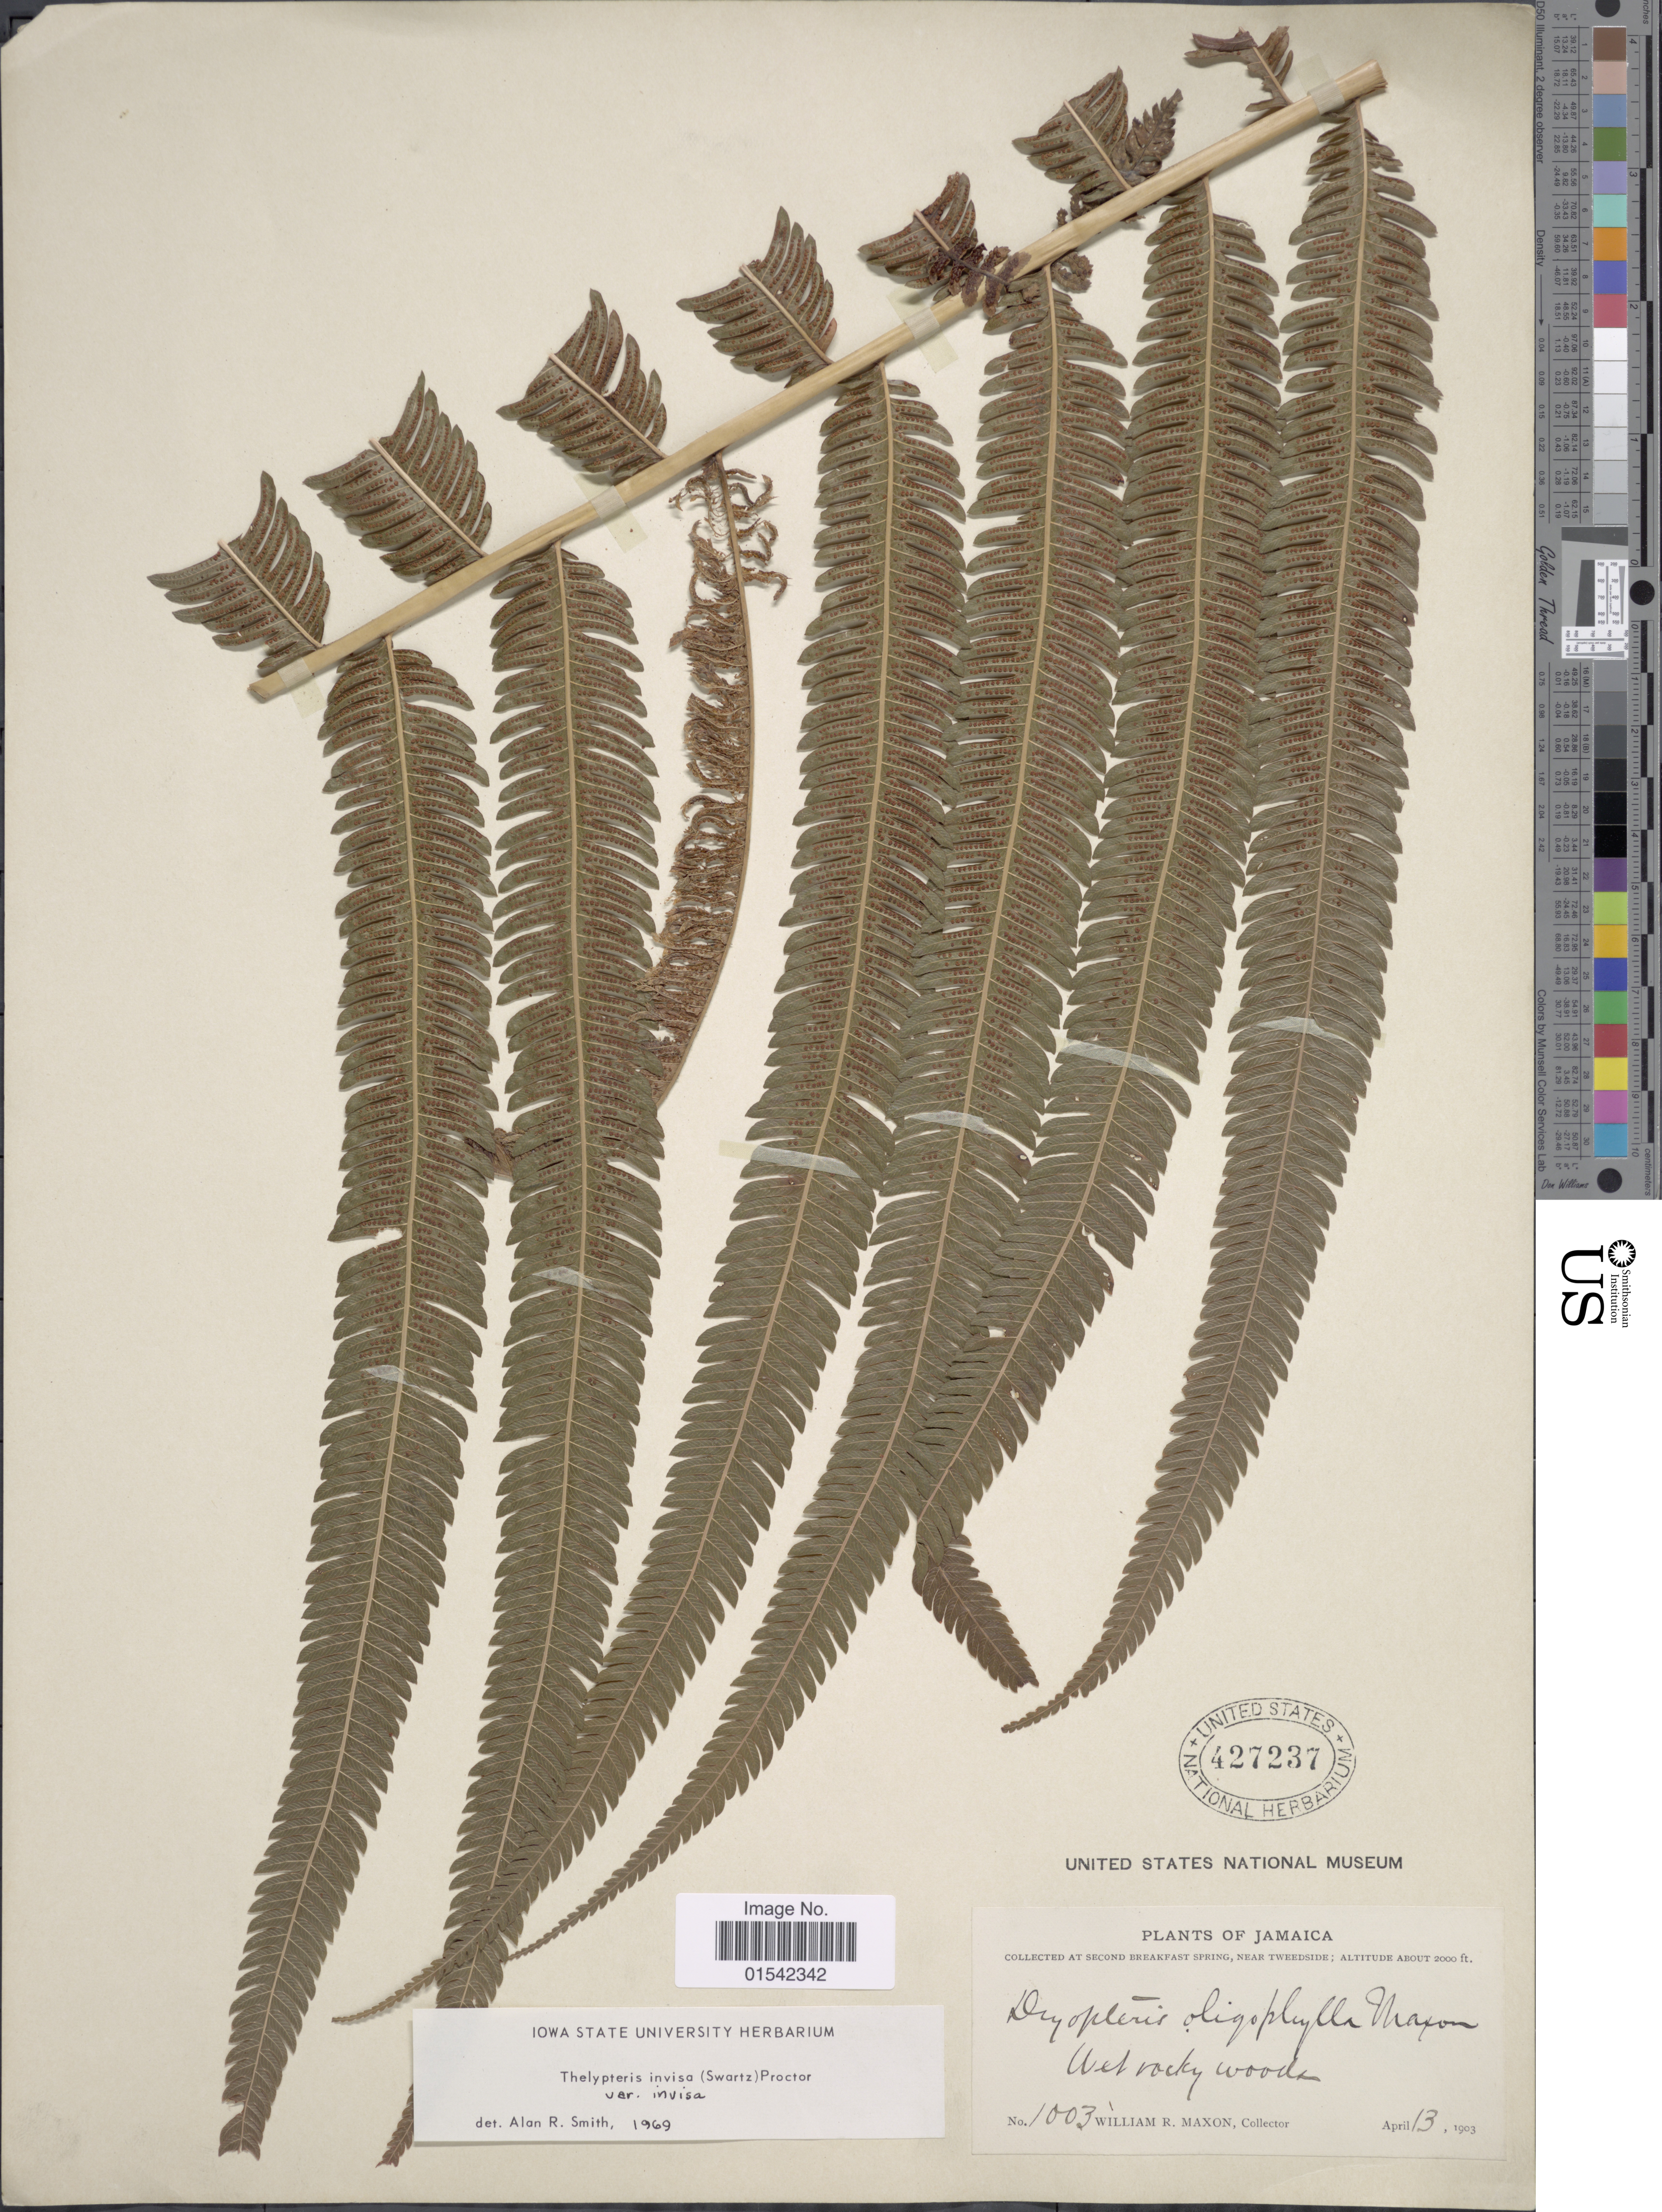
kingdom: Plantae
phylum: Tracheophyta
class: Polypodiopsida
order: Polypodiales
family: Thelypteridaceae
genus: Cyclosorus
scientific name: Cyclosorus grandis (A.R. Sm.) comb. nov., ined 2015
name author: (A.R. Sm.)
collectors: W. R. Maxon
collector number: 1003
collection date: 1903-04-13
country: Jamaica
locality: At second breakfast spring, near tweeside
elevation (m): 610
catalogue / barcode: US 427237